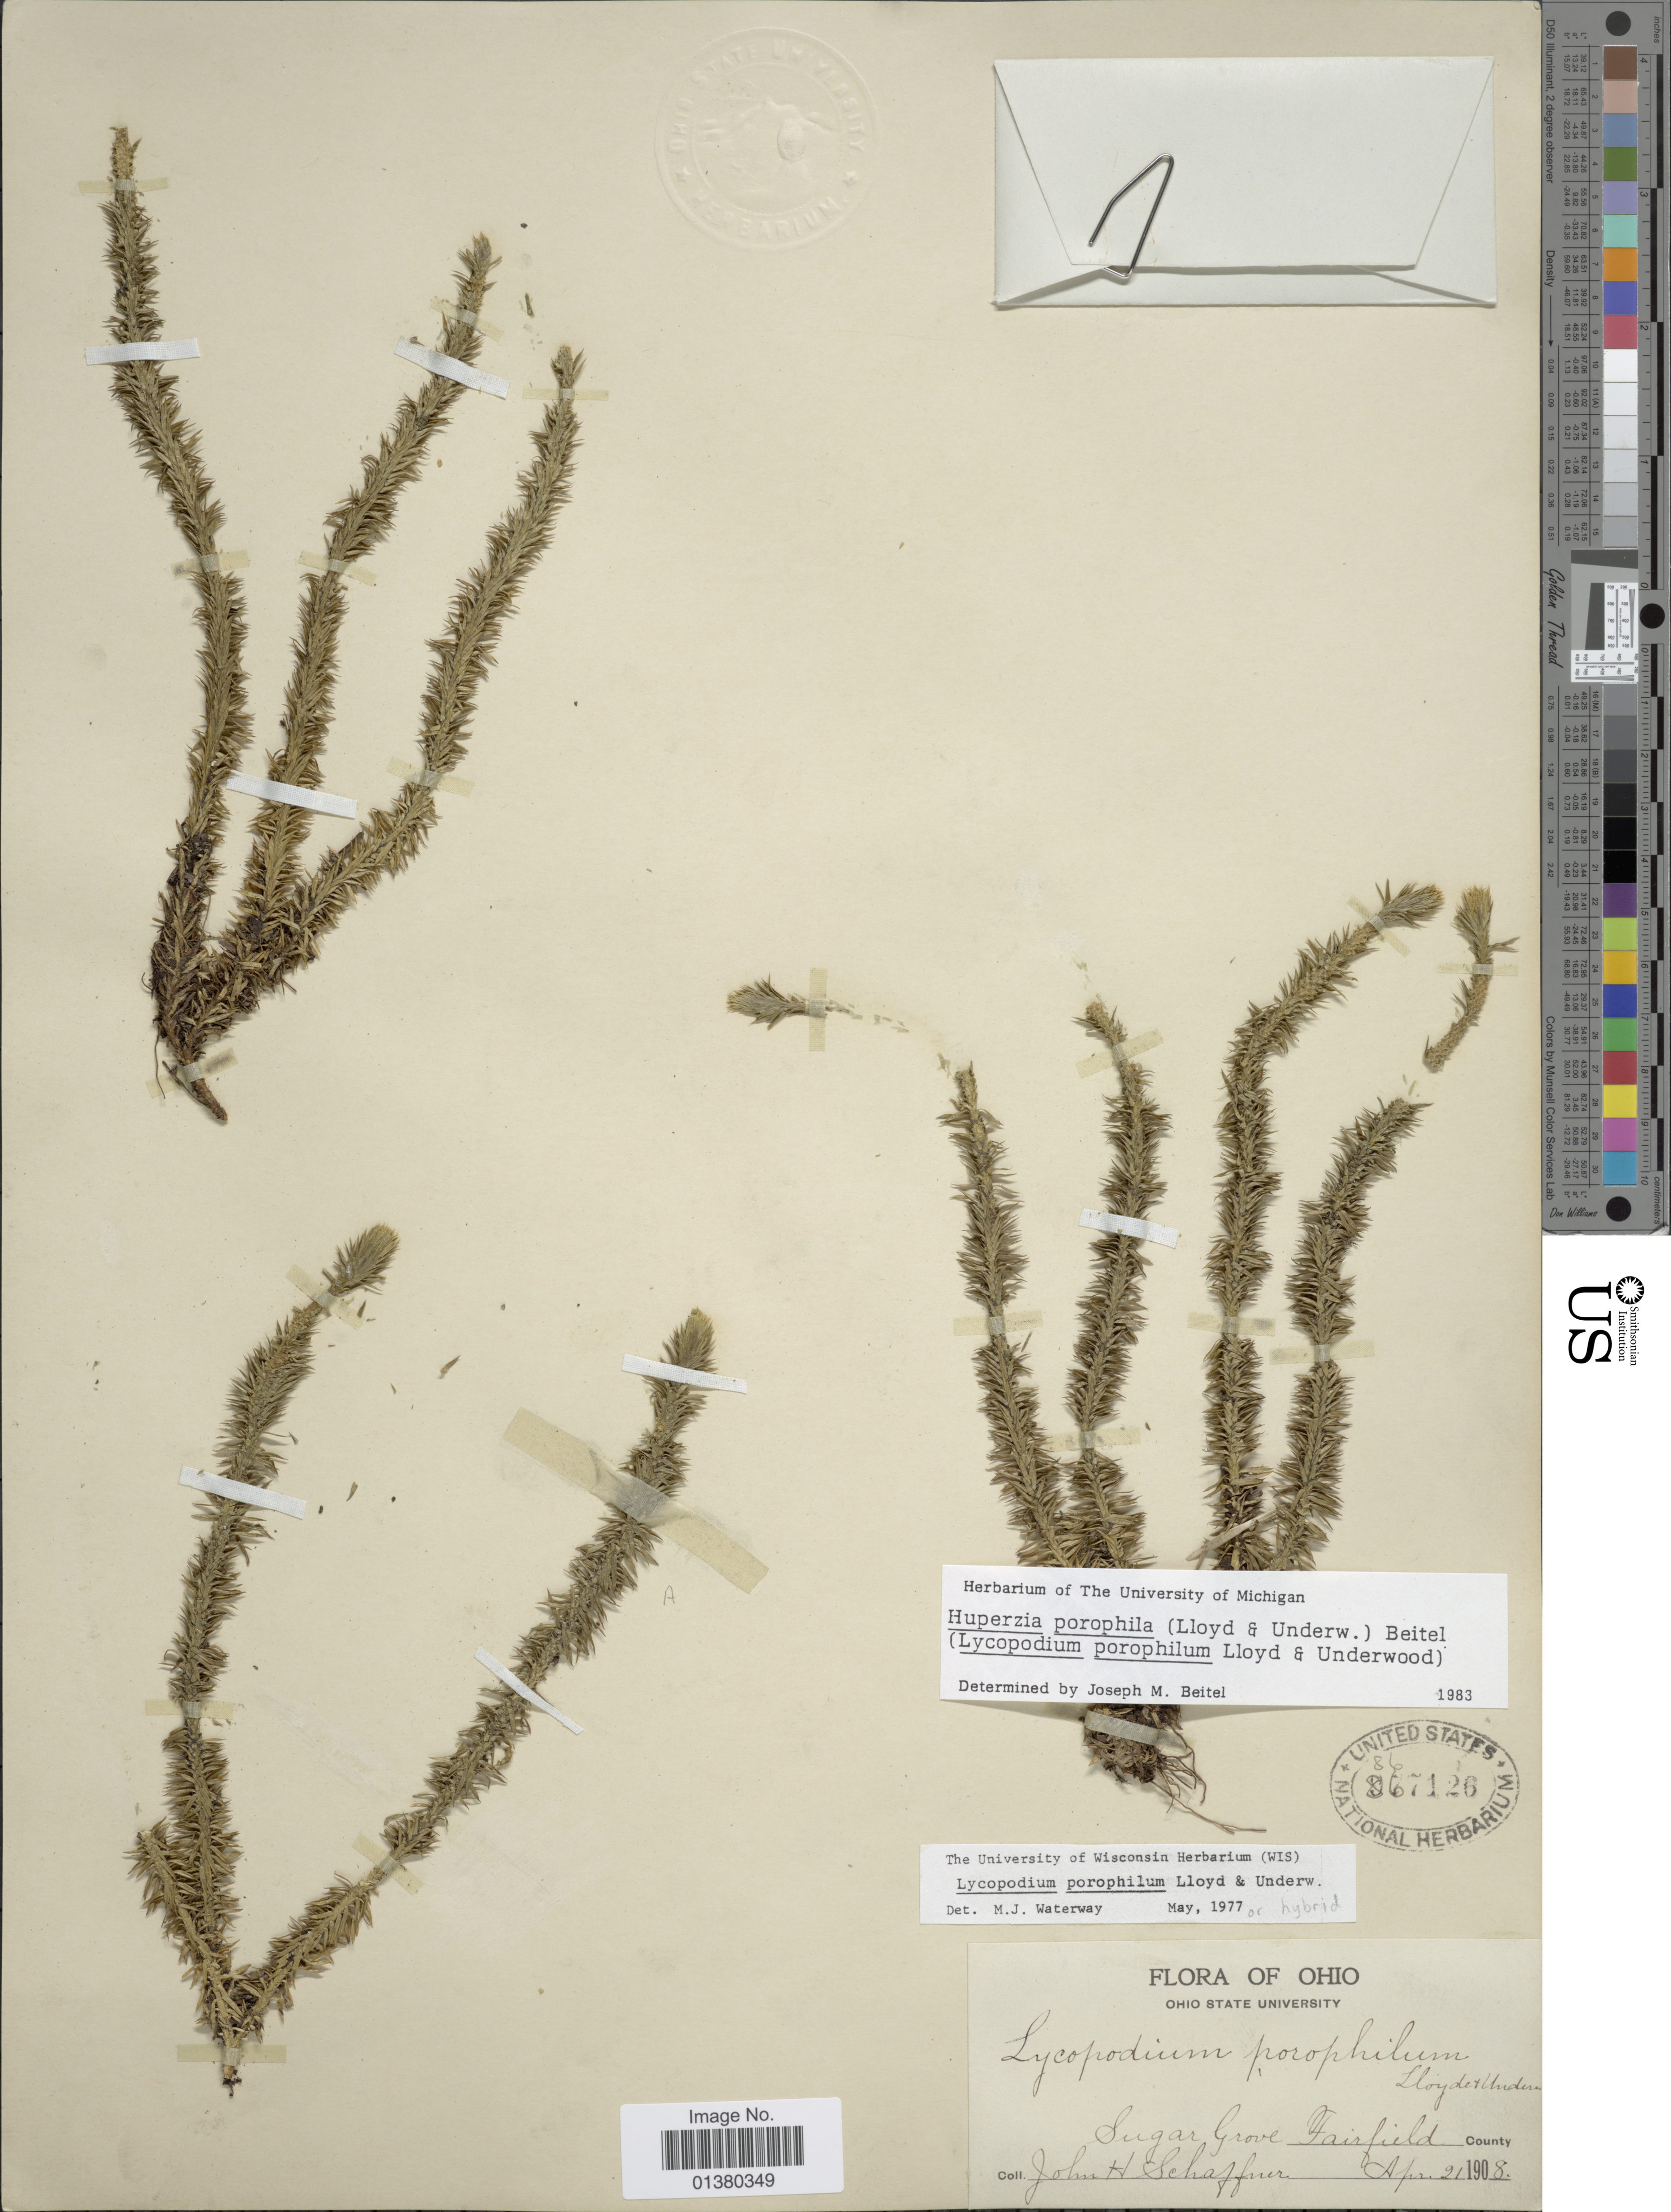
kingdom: Plantae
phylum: Tracheophyta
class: Lycopodiopsida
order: Lycopodiales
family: Lycopodiaceae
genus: Huperzia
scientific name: Huperzia porophila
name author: (F.E. Lloyd & Underw.) Holub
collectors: J. H. Schaffner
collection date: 1908-04-21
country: United States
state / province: Ohio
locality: Sugar Grove Fairfield County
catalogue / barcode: US 867126